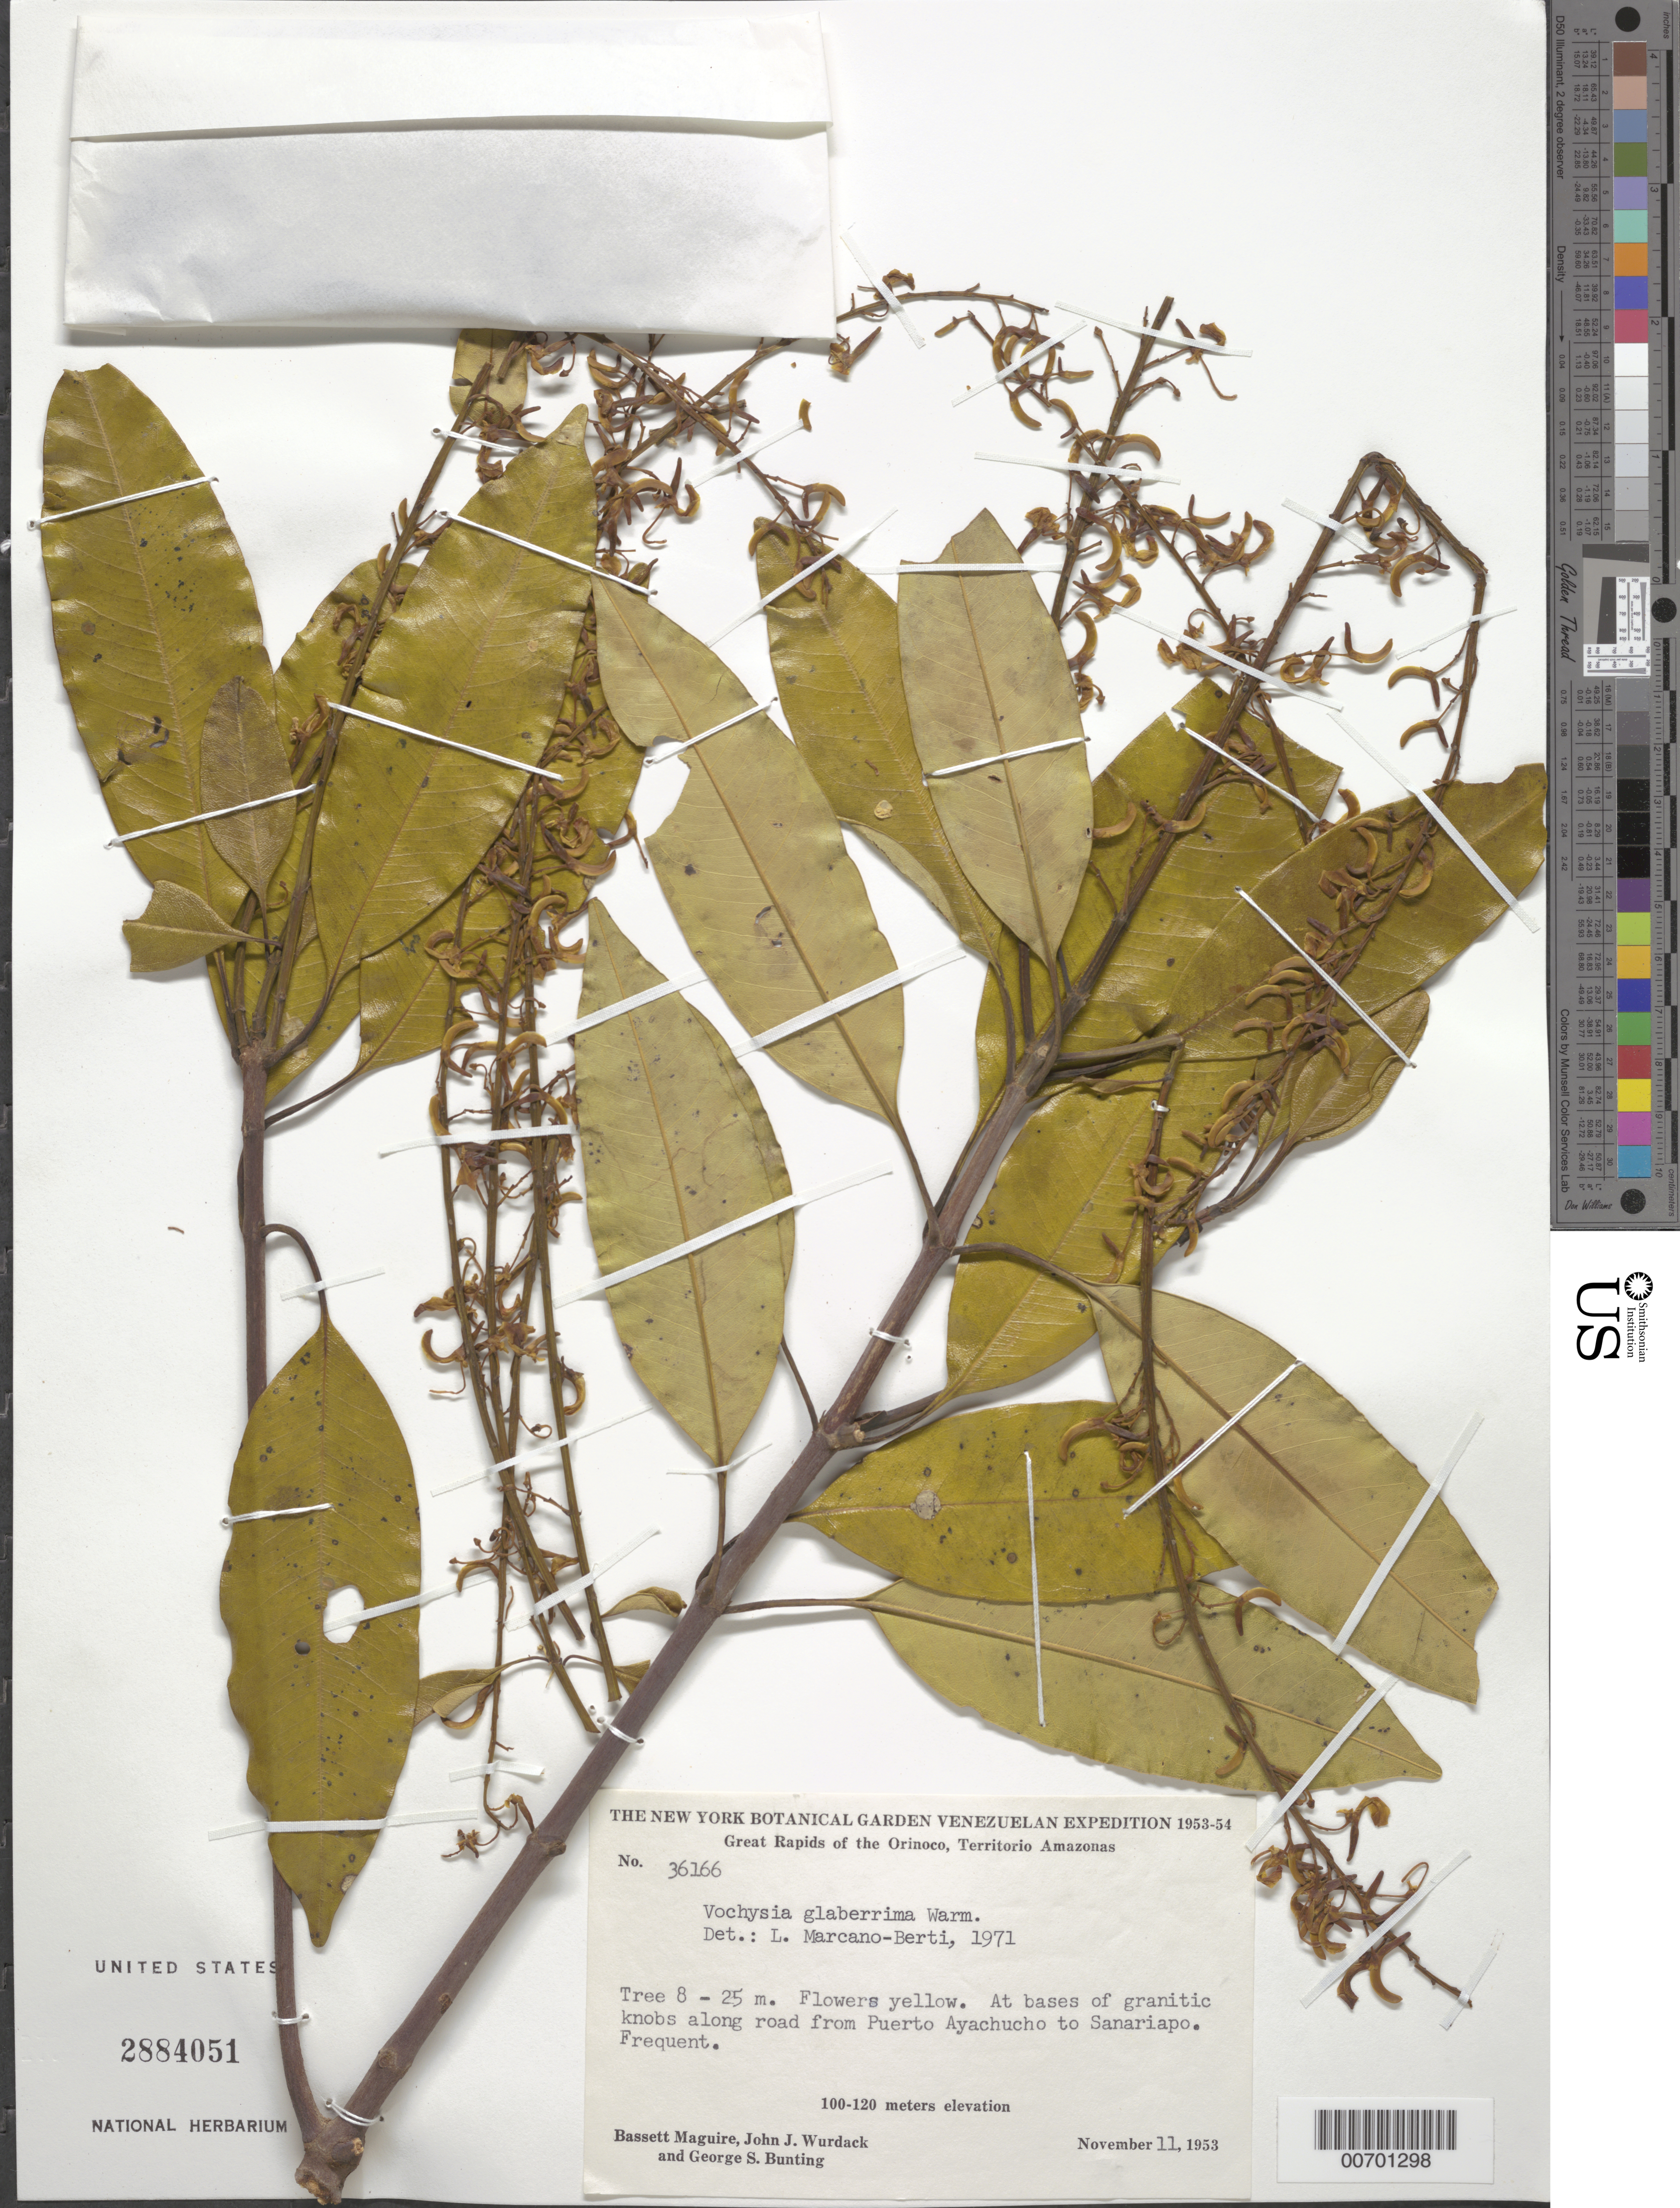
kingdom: Plantae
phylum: Tracheophyta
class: Magnoliopsida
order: Myrtales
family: Vochysiaceae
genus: Vochysia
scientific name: Vochysia glaberrima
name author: Warm.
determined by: Marcano-Berti, L.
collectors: B. Maguire, J. J. Wurdack & G. S. Bunting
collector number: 36166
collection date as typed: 11-Nov-53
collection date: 1953-11-11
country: Venezuela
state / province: Amazonas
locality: Orinoco R., Puerto Ayacucho to Sanariapo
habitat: Bases of granitic knobs along road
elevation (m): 100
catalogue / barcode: US 2884051